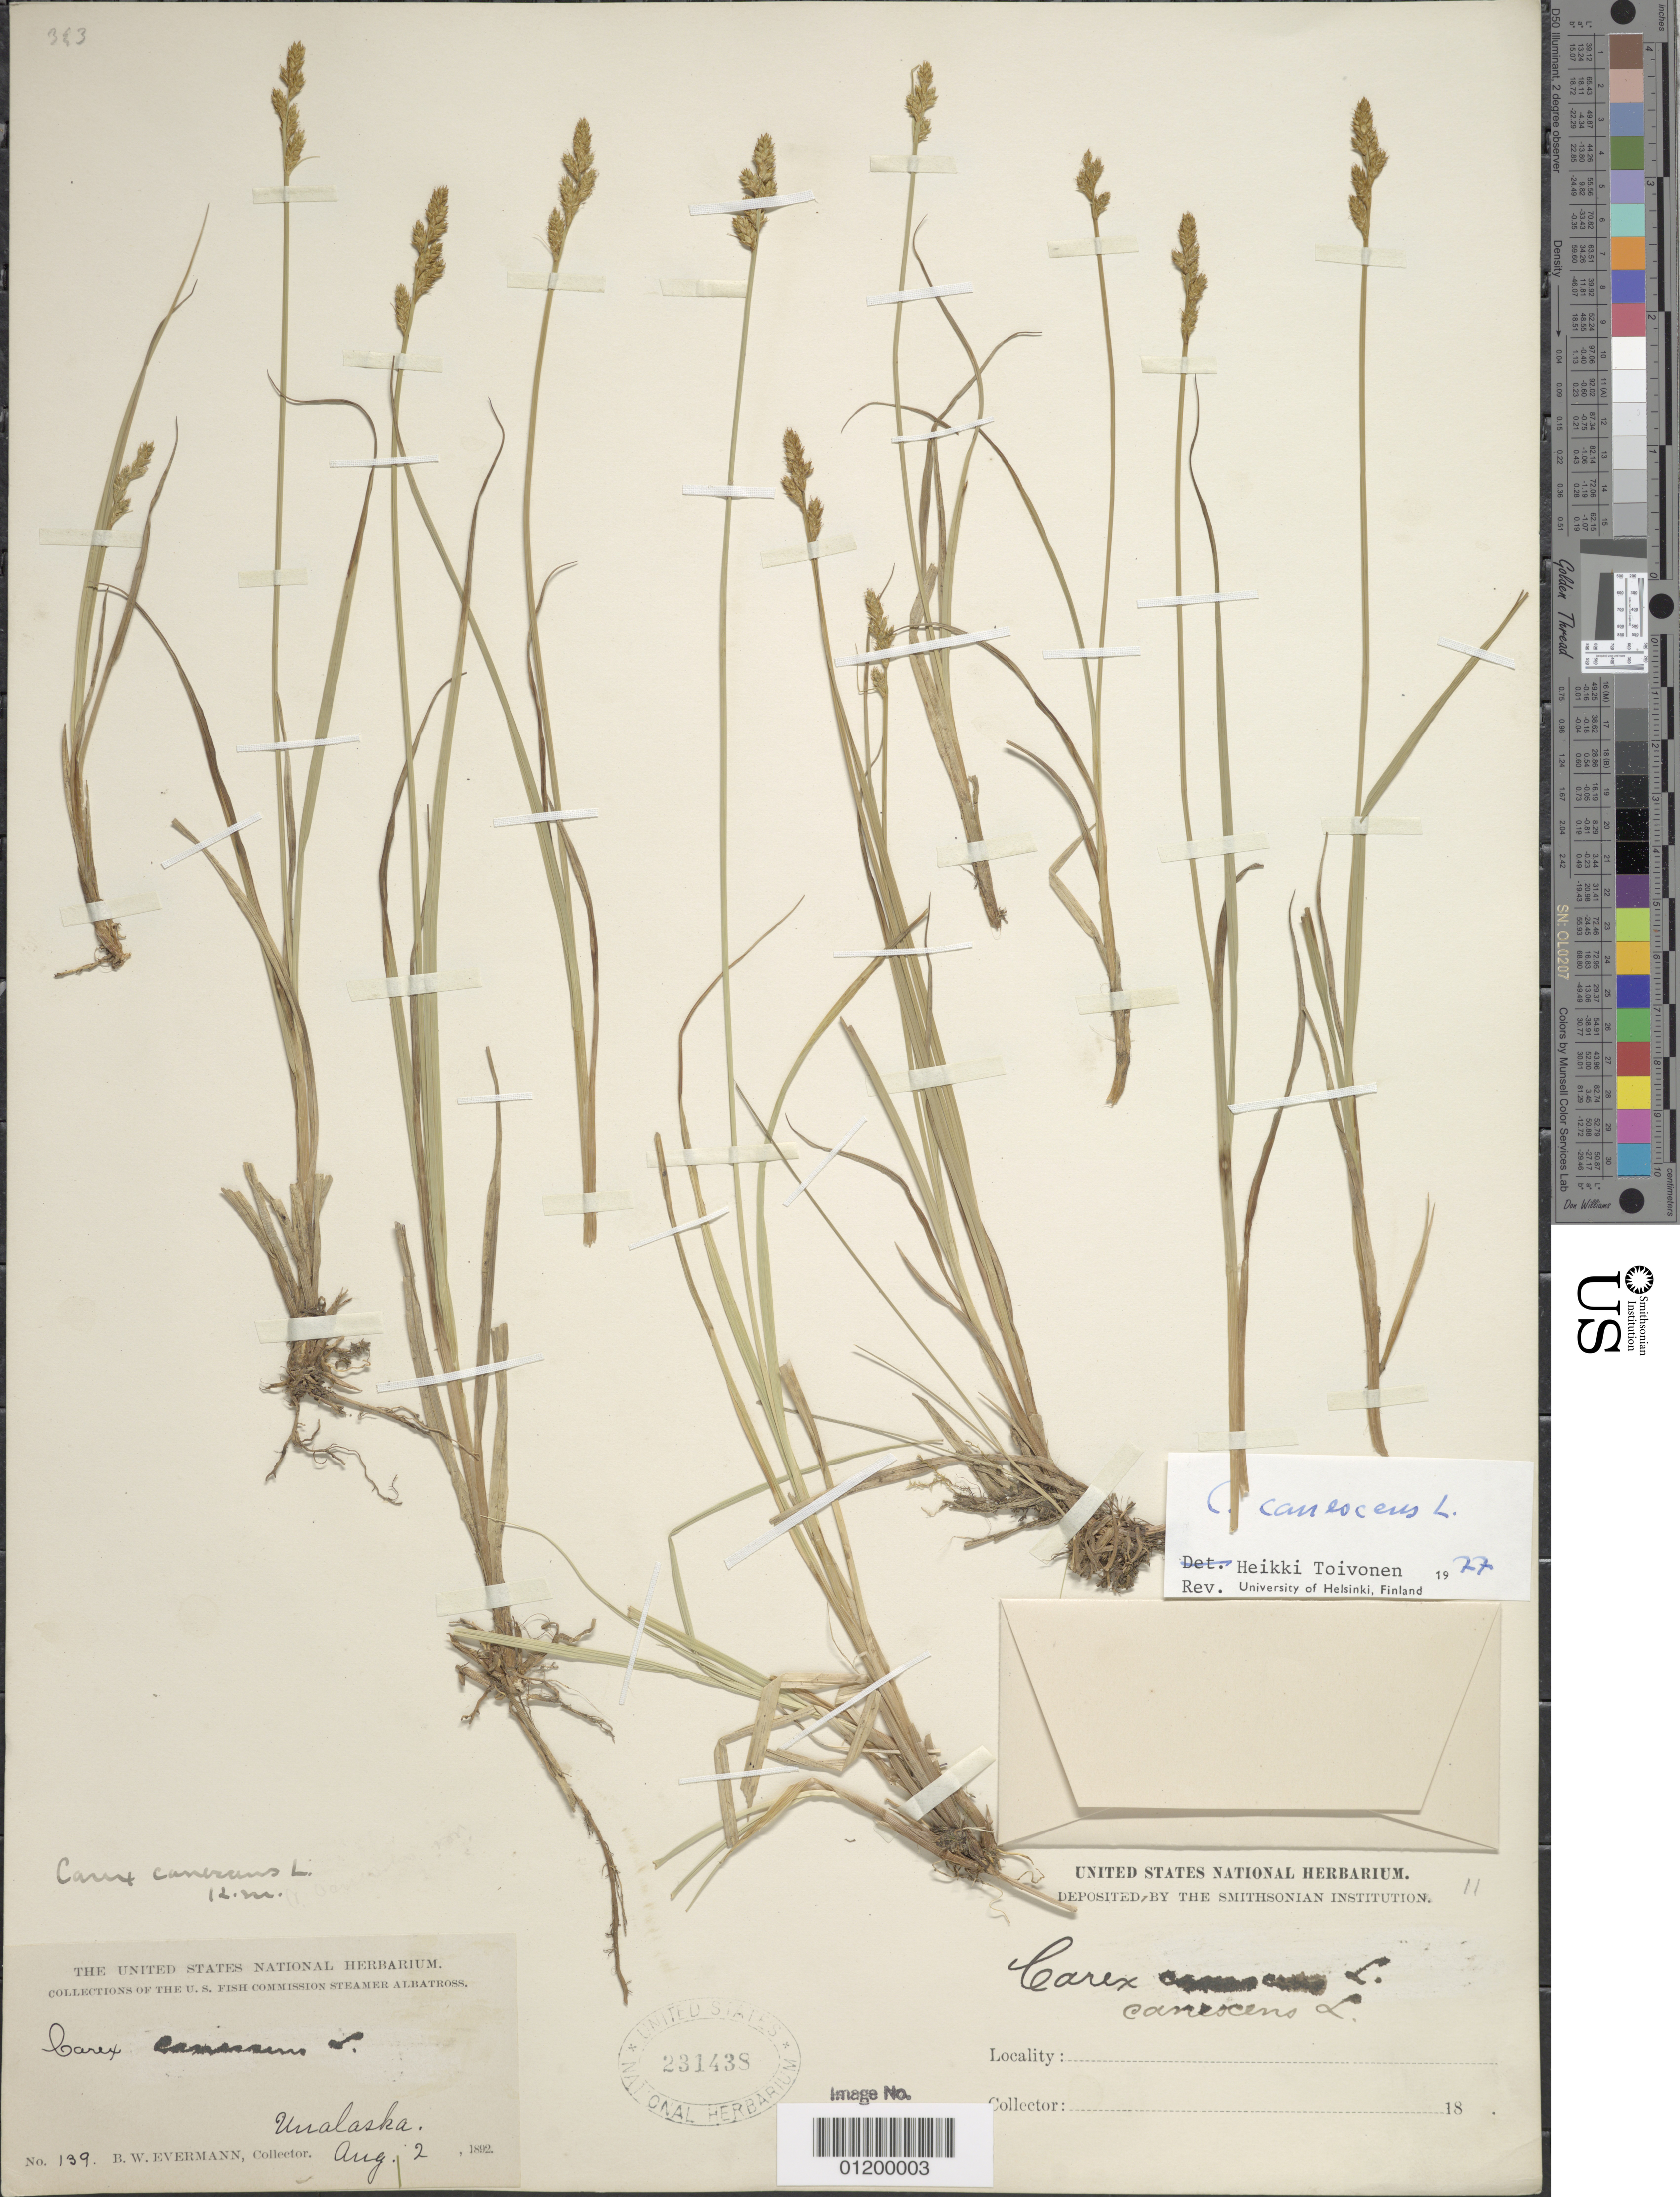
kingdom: Plantae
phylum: Tracheophyta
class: Liliopsida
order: Poales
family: Cyperaceae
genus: Carex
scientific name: Carex canescens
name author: L.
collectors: B. W. Evermann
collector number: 139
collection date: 1892-08-02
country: United States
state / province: Alaska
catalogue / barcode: US 231438